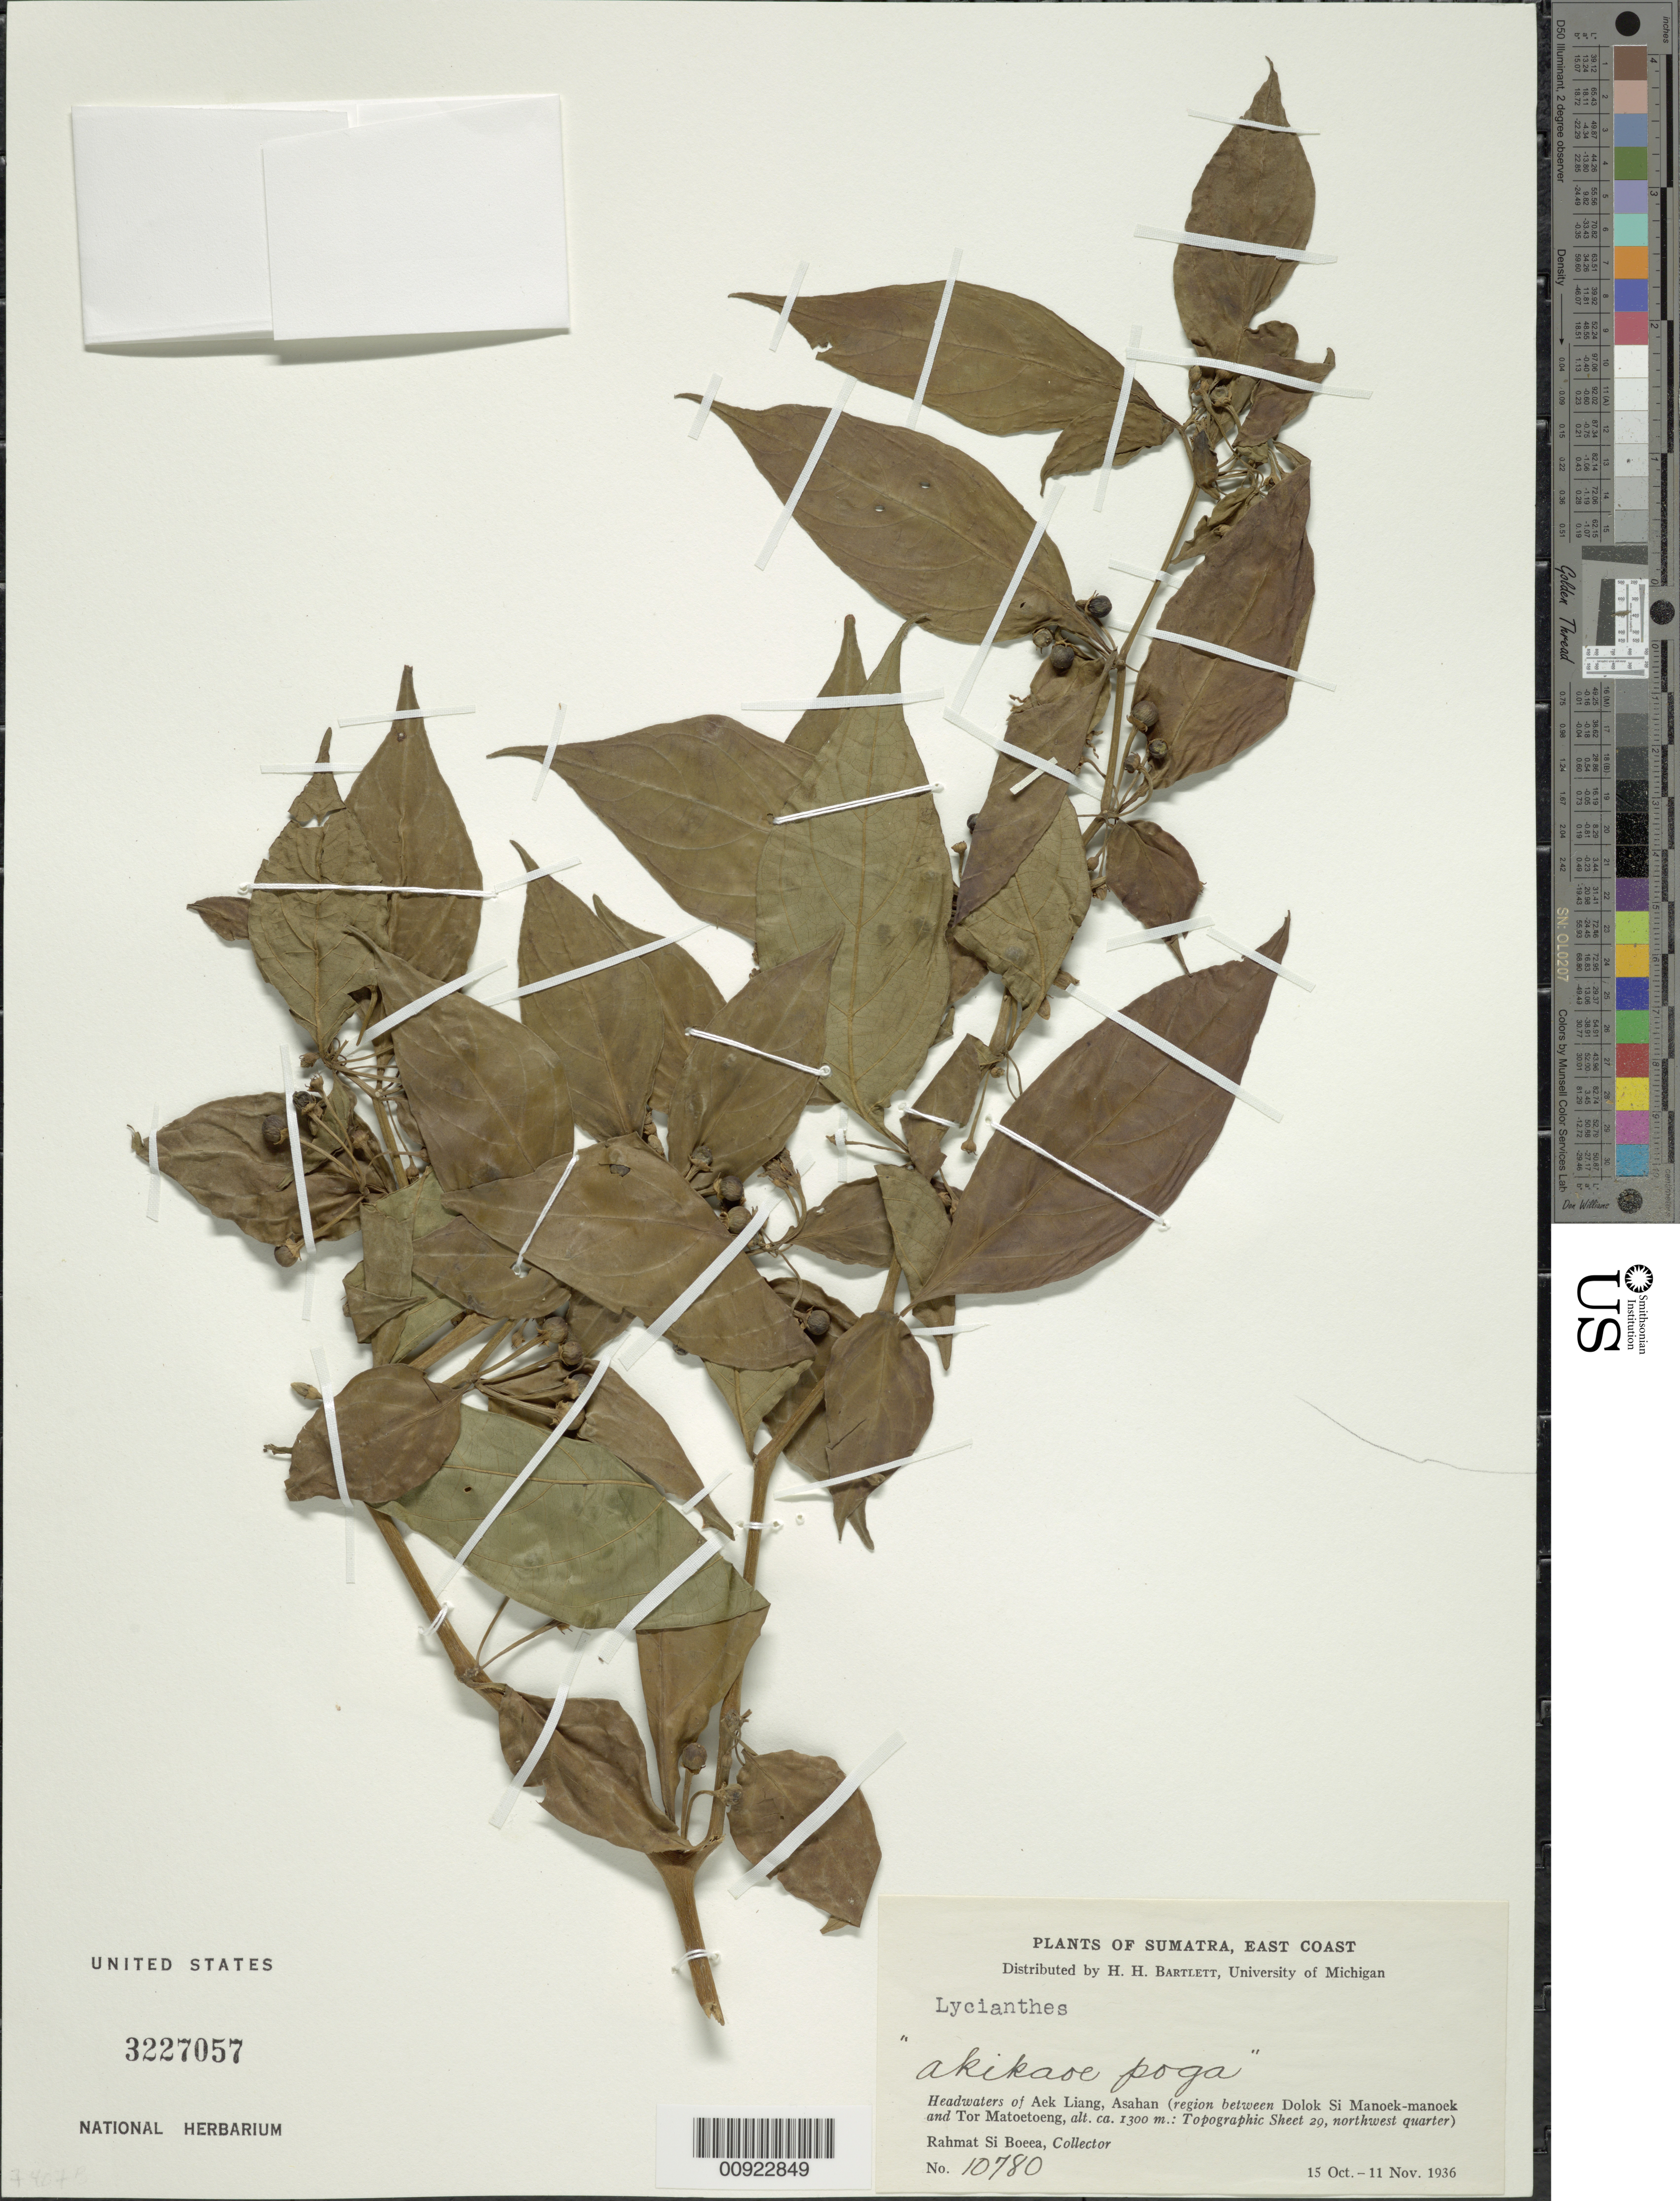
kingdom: Plantae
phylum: Tracheophyta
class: Magnoliopsida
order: Solanales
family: Solanaceae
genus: Lycianthes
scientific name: Lycianthes laevis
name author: (Dunal) Bitter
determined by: Knapp, S. D.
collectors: Rahmat Si Boeea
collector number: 10780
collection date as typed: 15 Oct 1936 to 11 Nov 1936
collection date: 1936-10-15/1936-11-11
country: Indonesia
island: Sumatra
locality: East coast; Headwaters of Aek Liang, Asahan (region between Dolok Si Manoek-manoek and Tor Matoetoeng)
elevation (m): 1300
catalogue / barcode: US 3227057